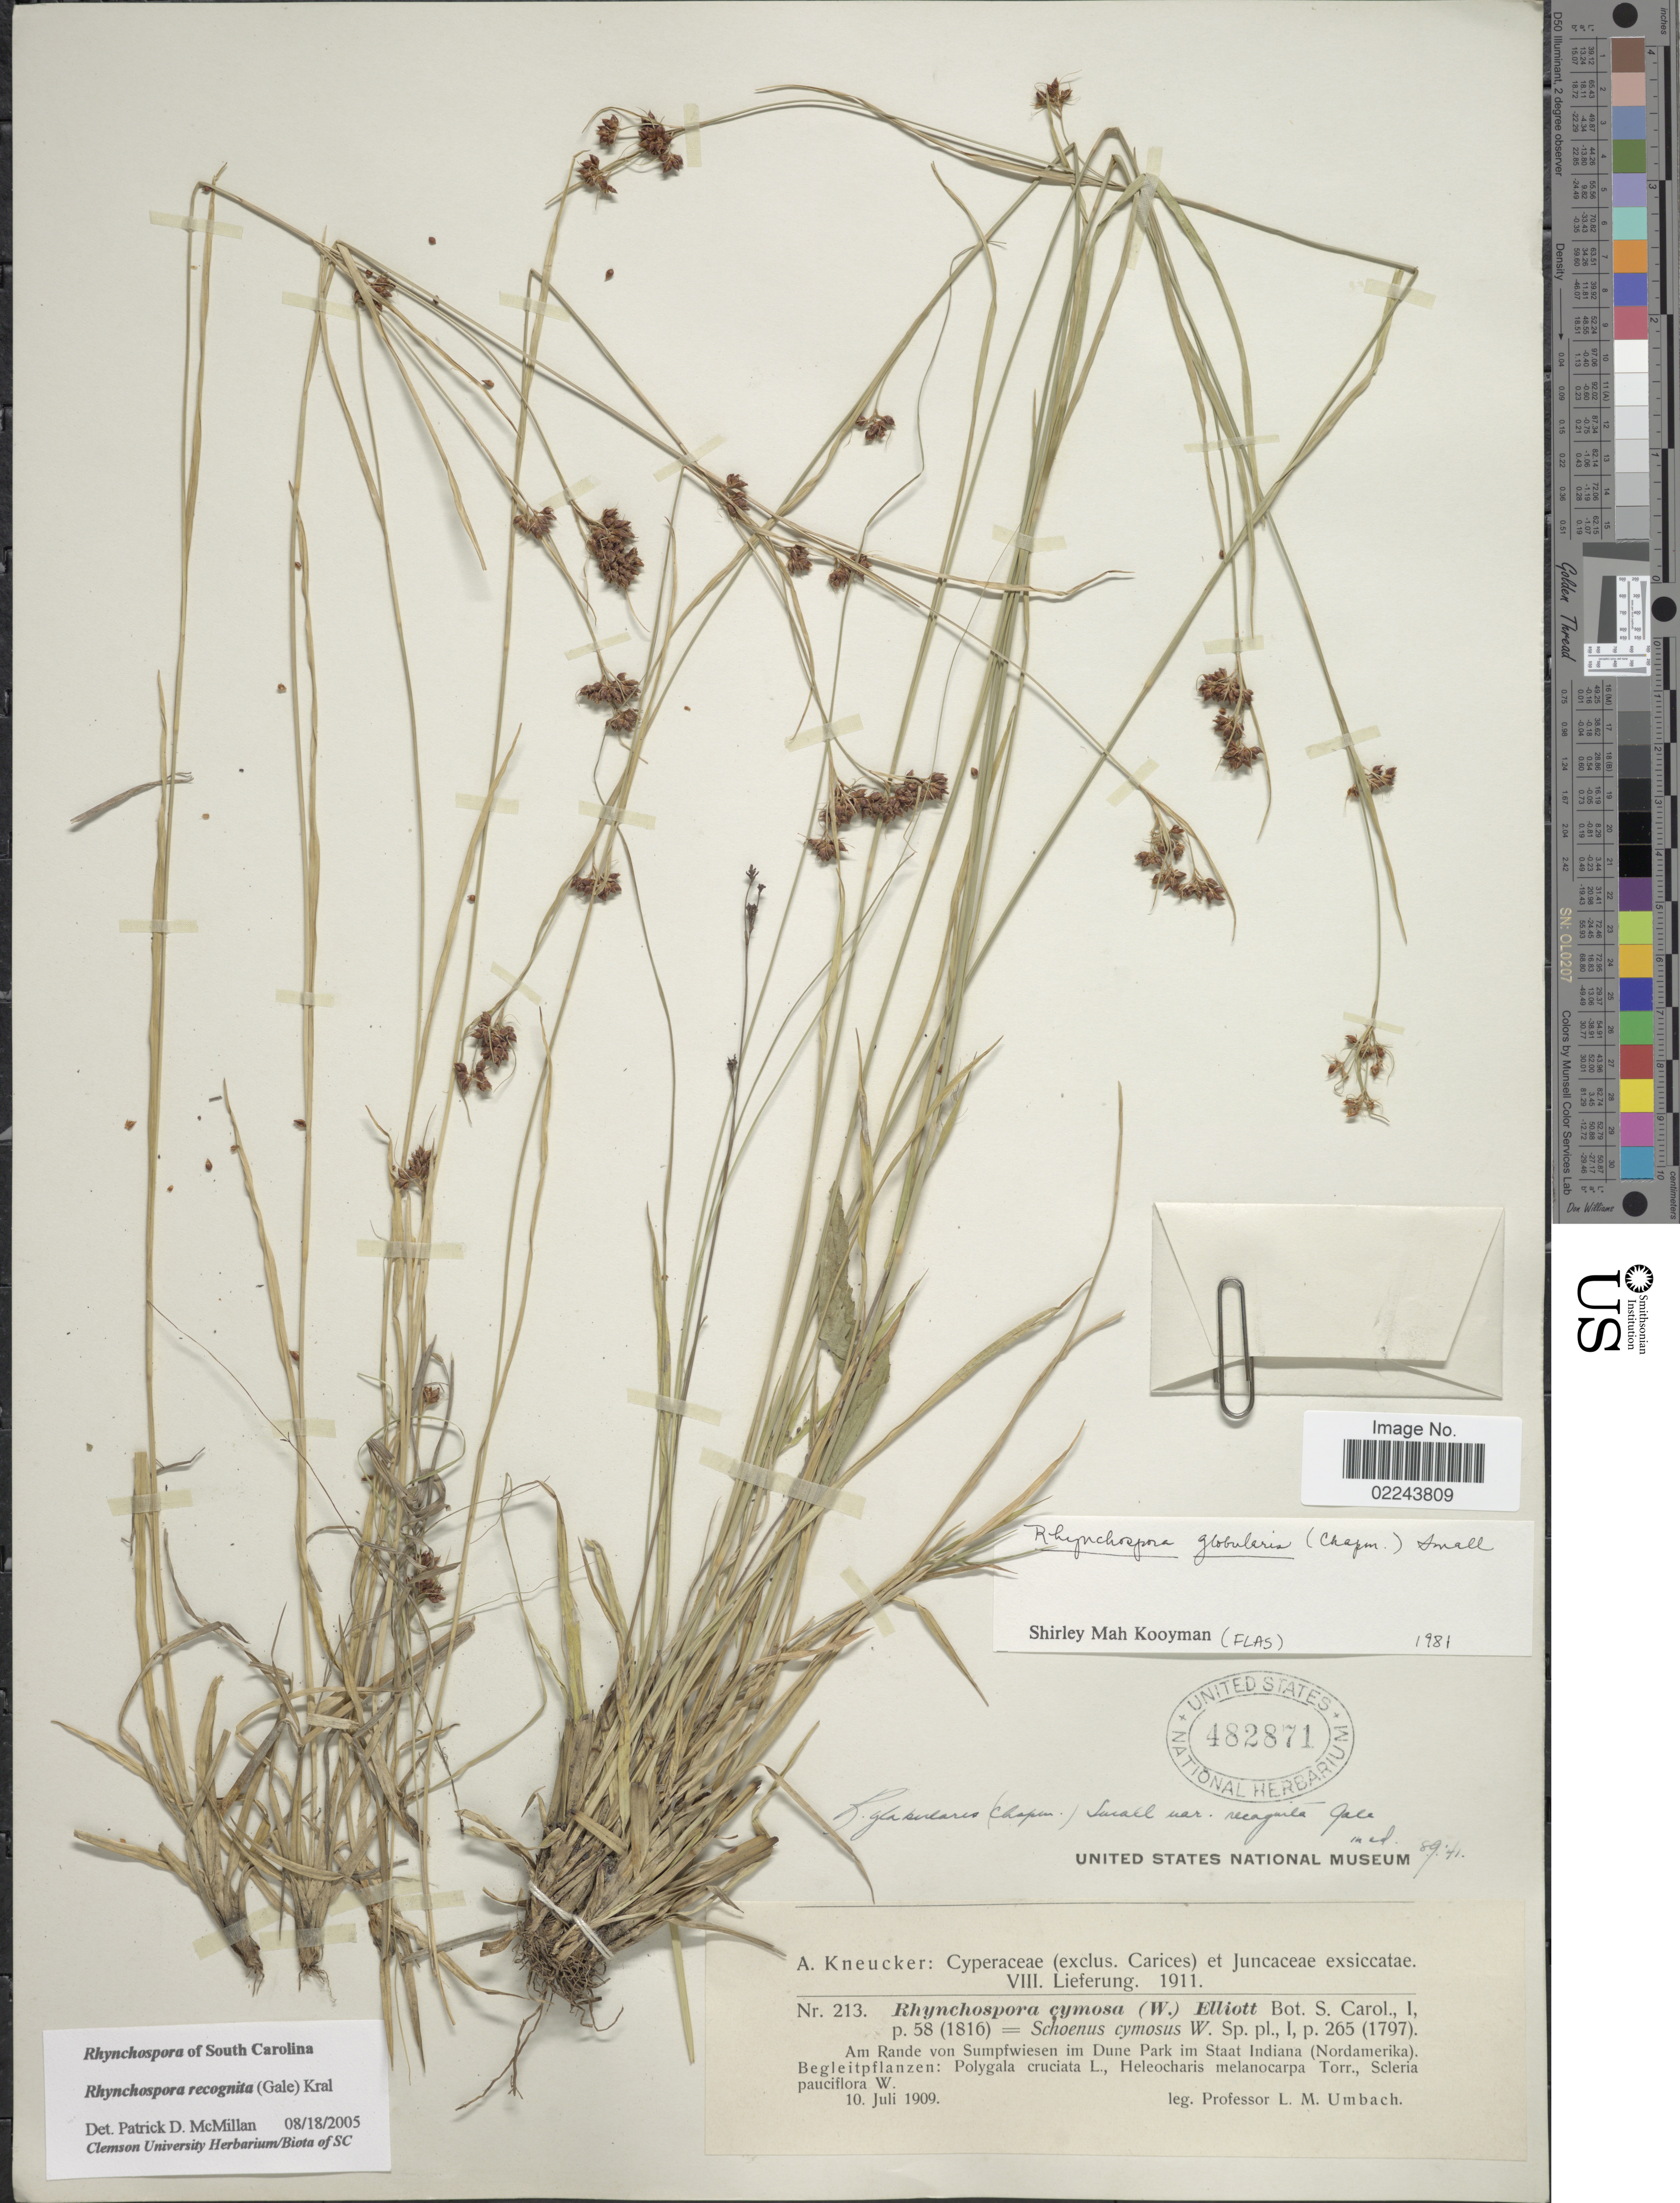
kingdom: Plantae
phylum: Tracheophyta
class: Liliopsida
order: Poales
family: Cyperaceae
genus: Rhynchospora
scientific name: Rhynchospora recognita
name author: (Gale) Kral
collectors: L. M. Umbach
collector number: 213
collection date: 1909-07-10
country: United States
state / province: Indiana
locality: Dune Park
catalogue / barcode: US 482871